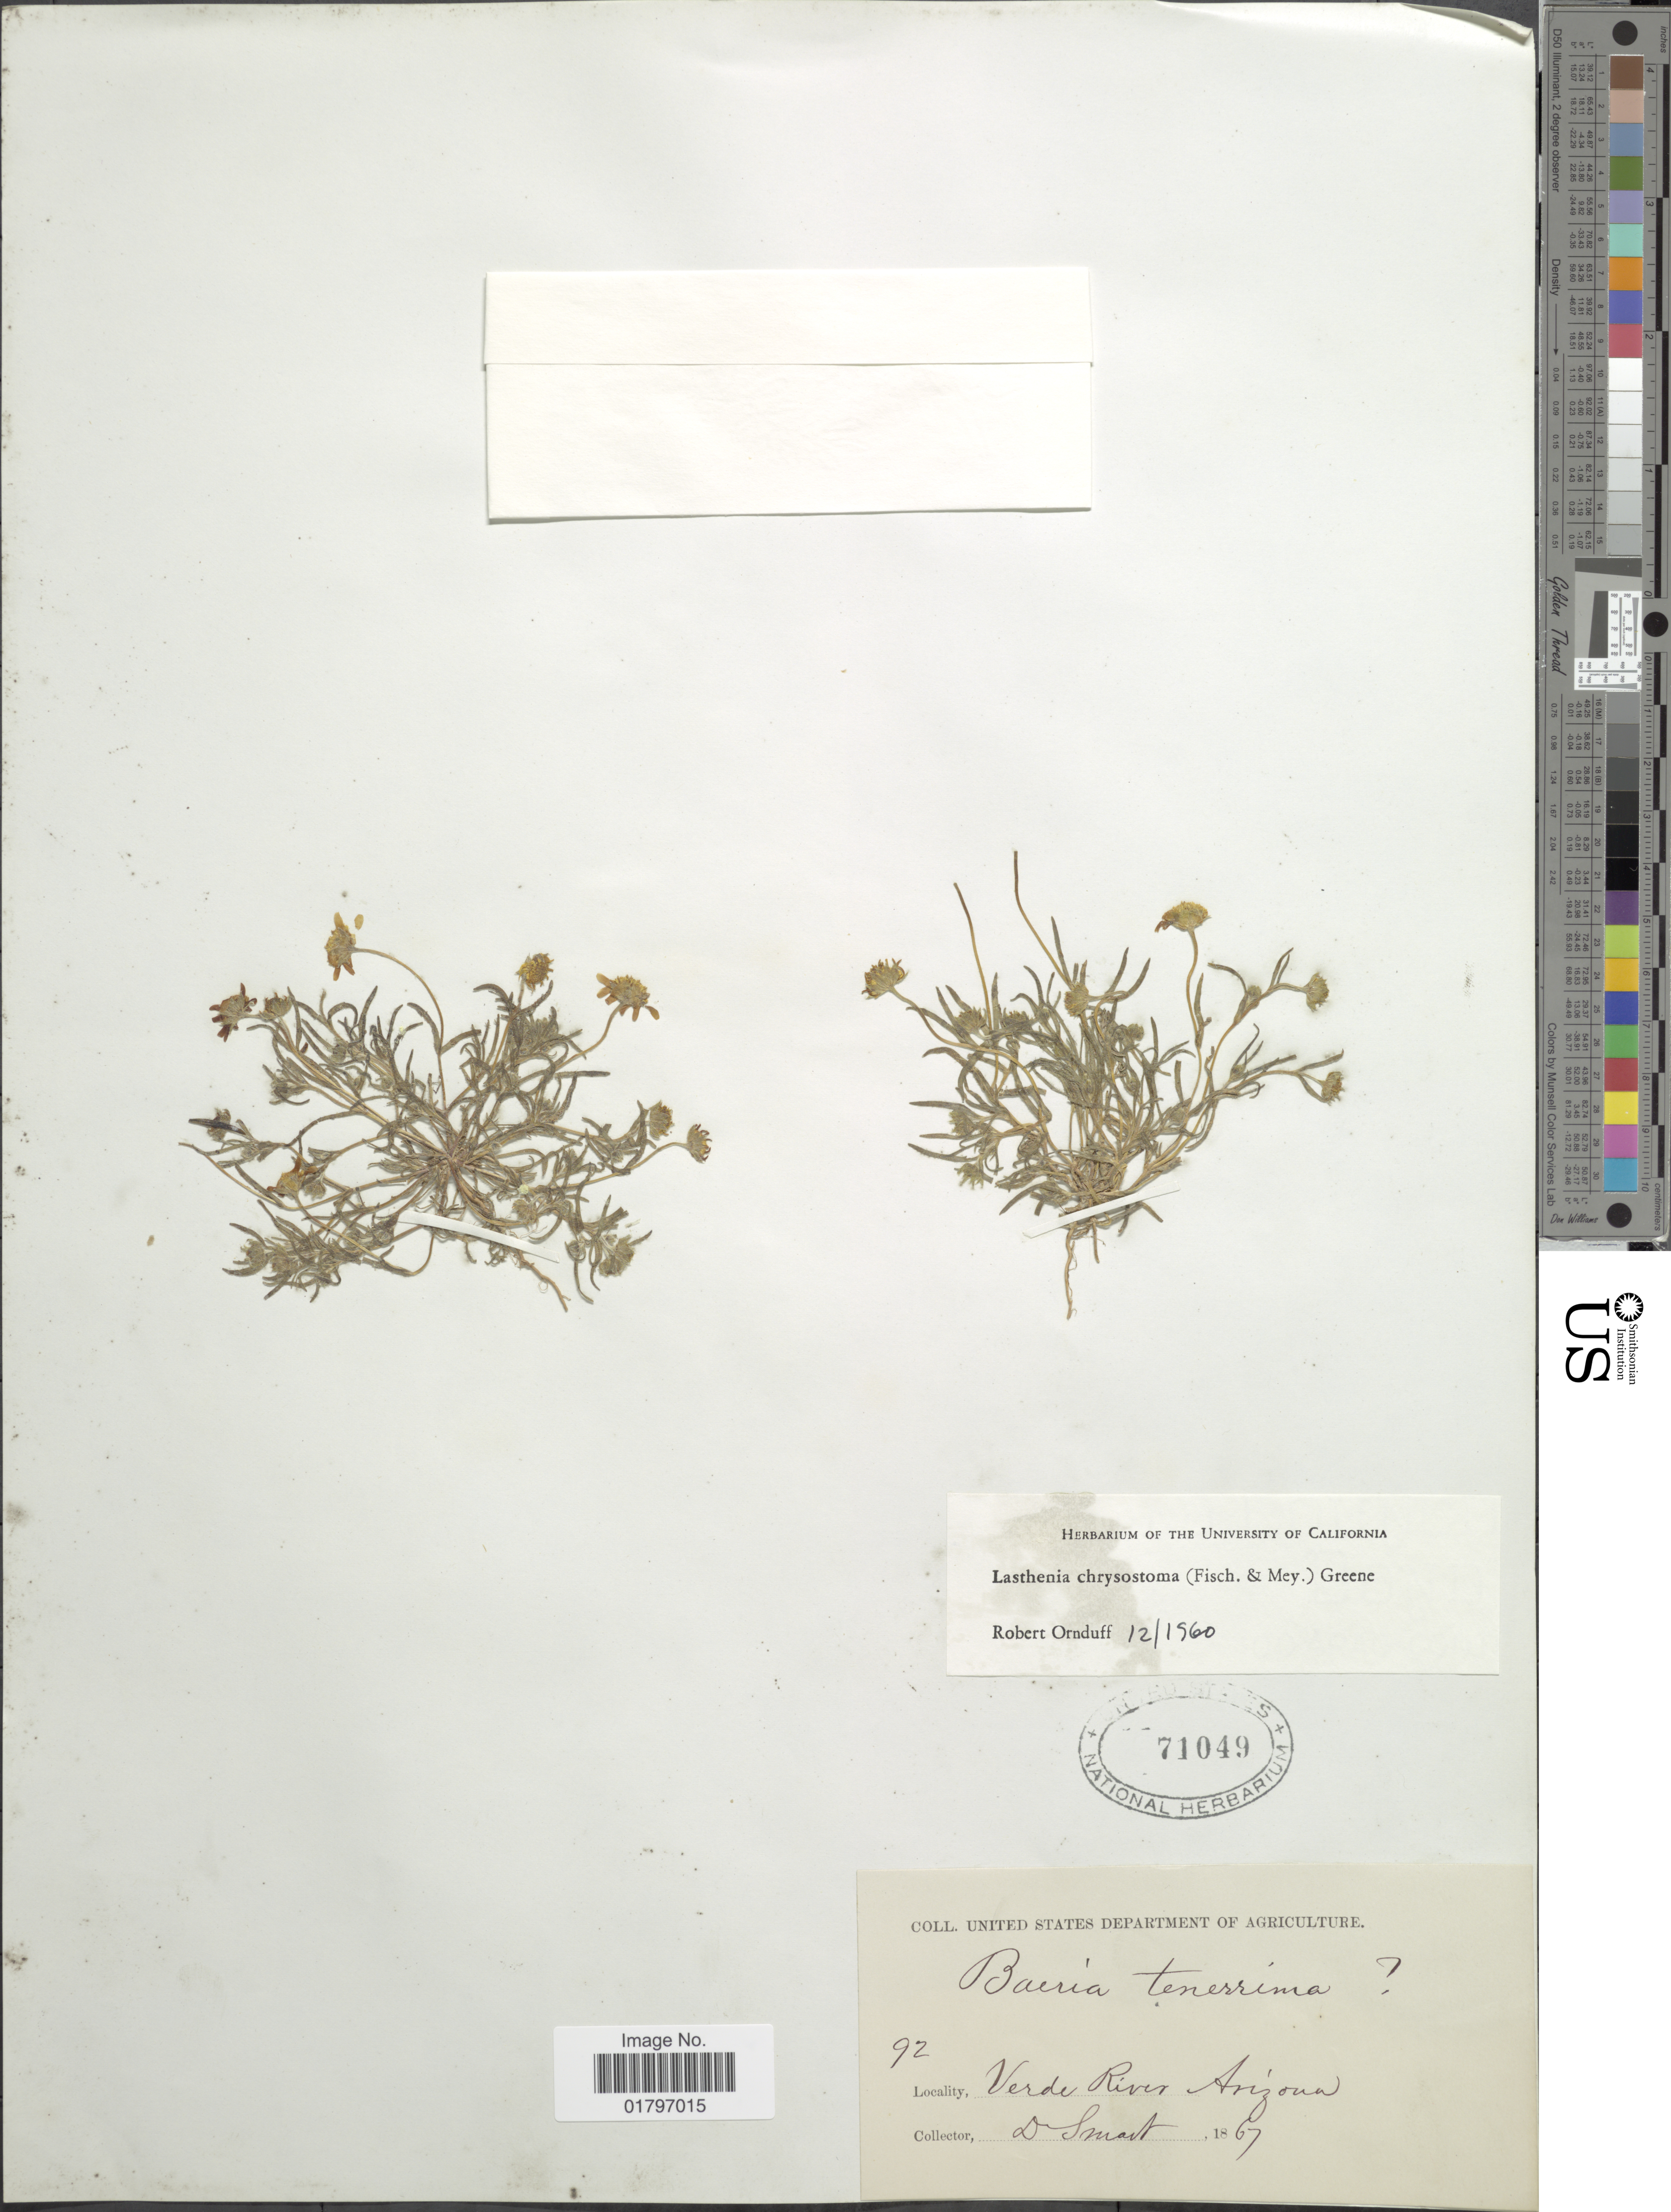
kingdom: Plantae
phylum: Tracheophyta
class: Magnoliopsida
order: Asterales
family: Asteraceae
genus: Lasthenia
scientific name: Lasthenia chrysostoma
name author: (Fisch. & C.A. Mey.) Greene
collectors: -. Smart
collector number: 92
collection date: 1867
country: United States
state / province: Arizona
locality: Verde River, Arizona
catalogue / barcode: US 71049